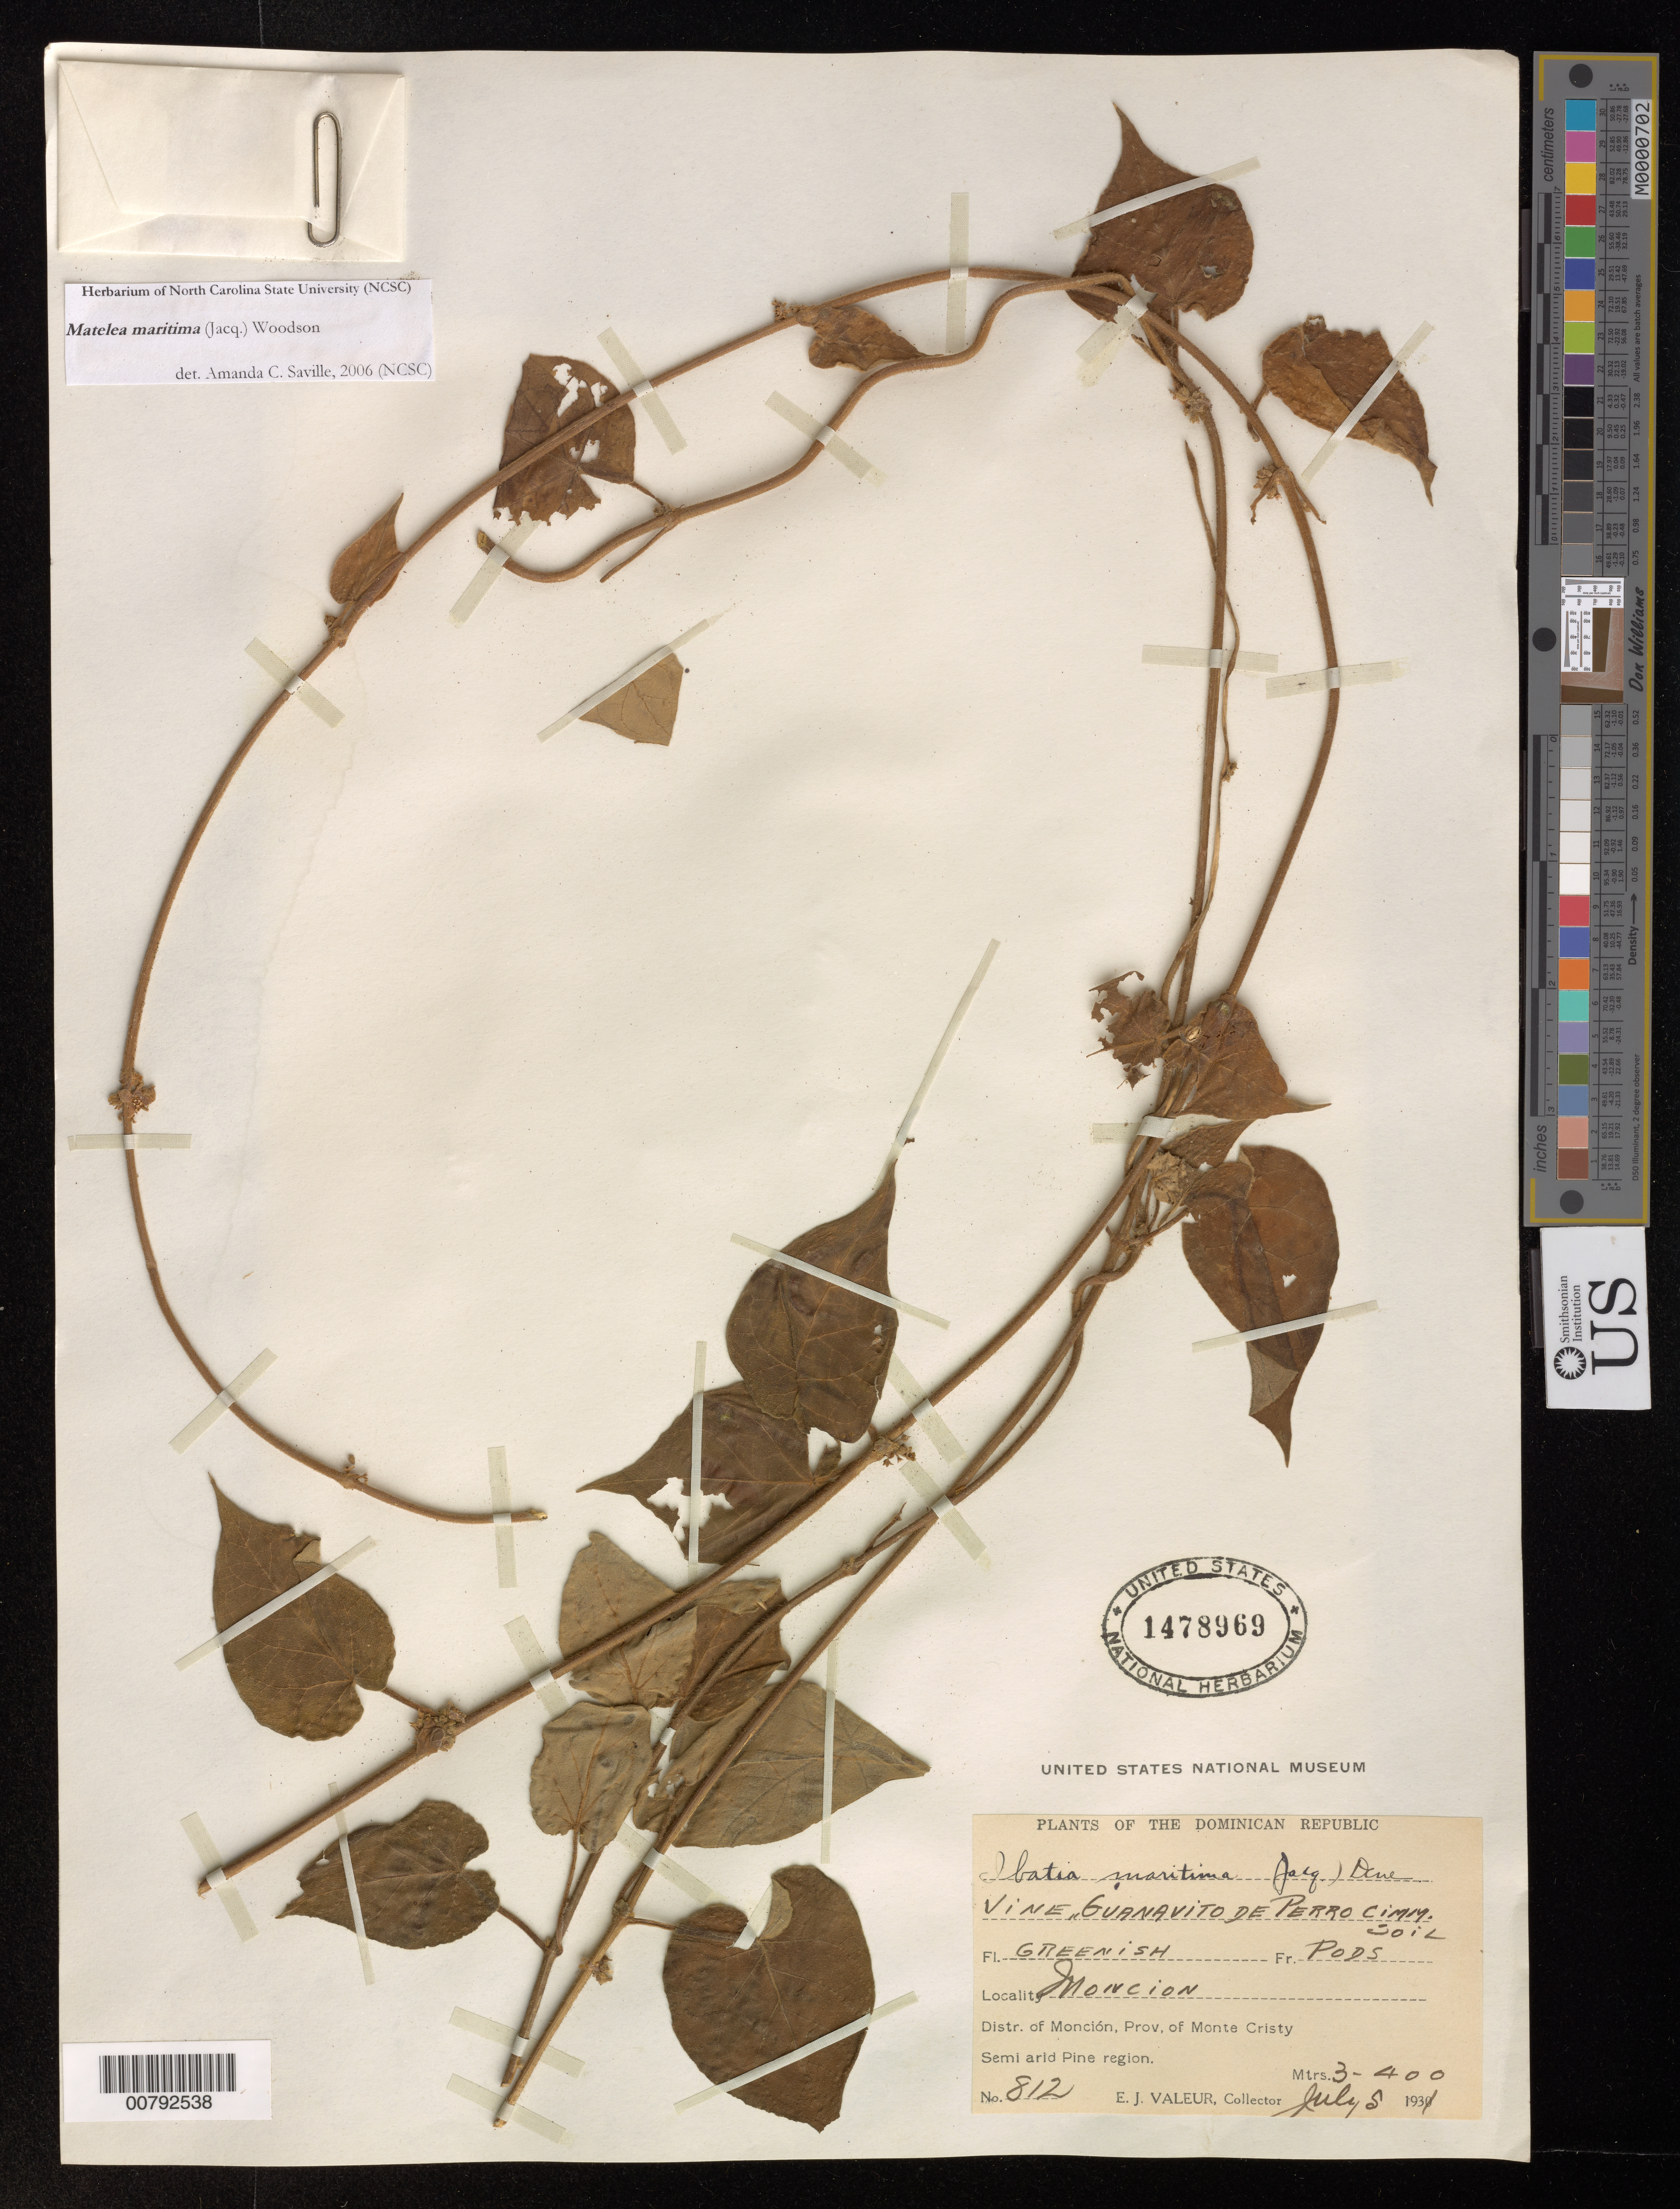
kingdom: Plantae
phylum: Tracheophyta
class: Magnoliopsida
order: Gentianales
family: Apocynaceae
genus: Matelea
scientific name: Matelea maritima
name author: (Jacq.) Woodson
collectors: E. Valeur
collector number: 812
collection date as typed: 05 Jul 1931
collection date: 1931-07-05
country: Dominican Republic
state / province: Monte Cristi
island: Hispaniola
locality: Moncion, locality of Moncion.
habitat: Semi arid Pine region.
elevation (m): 300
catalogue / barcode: US 1478969